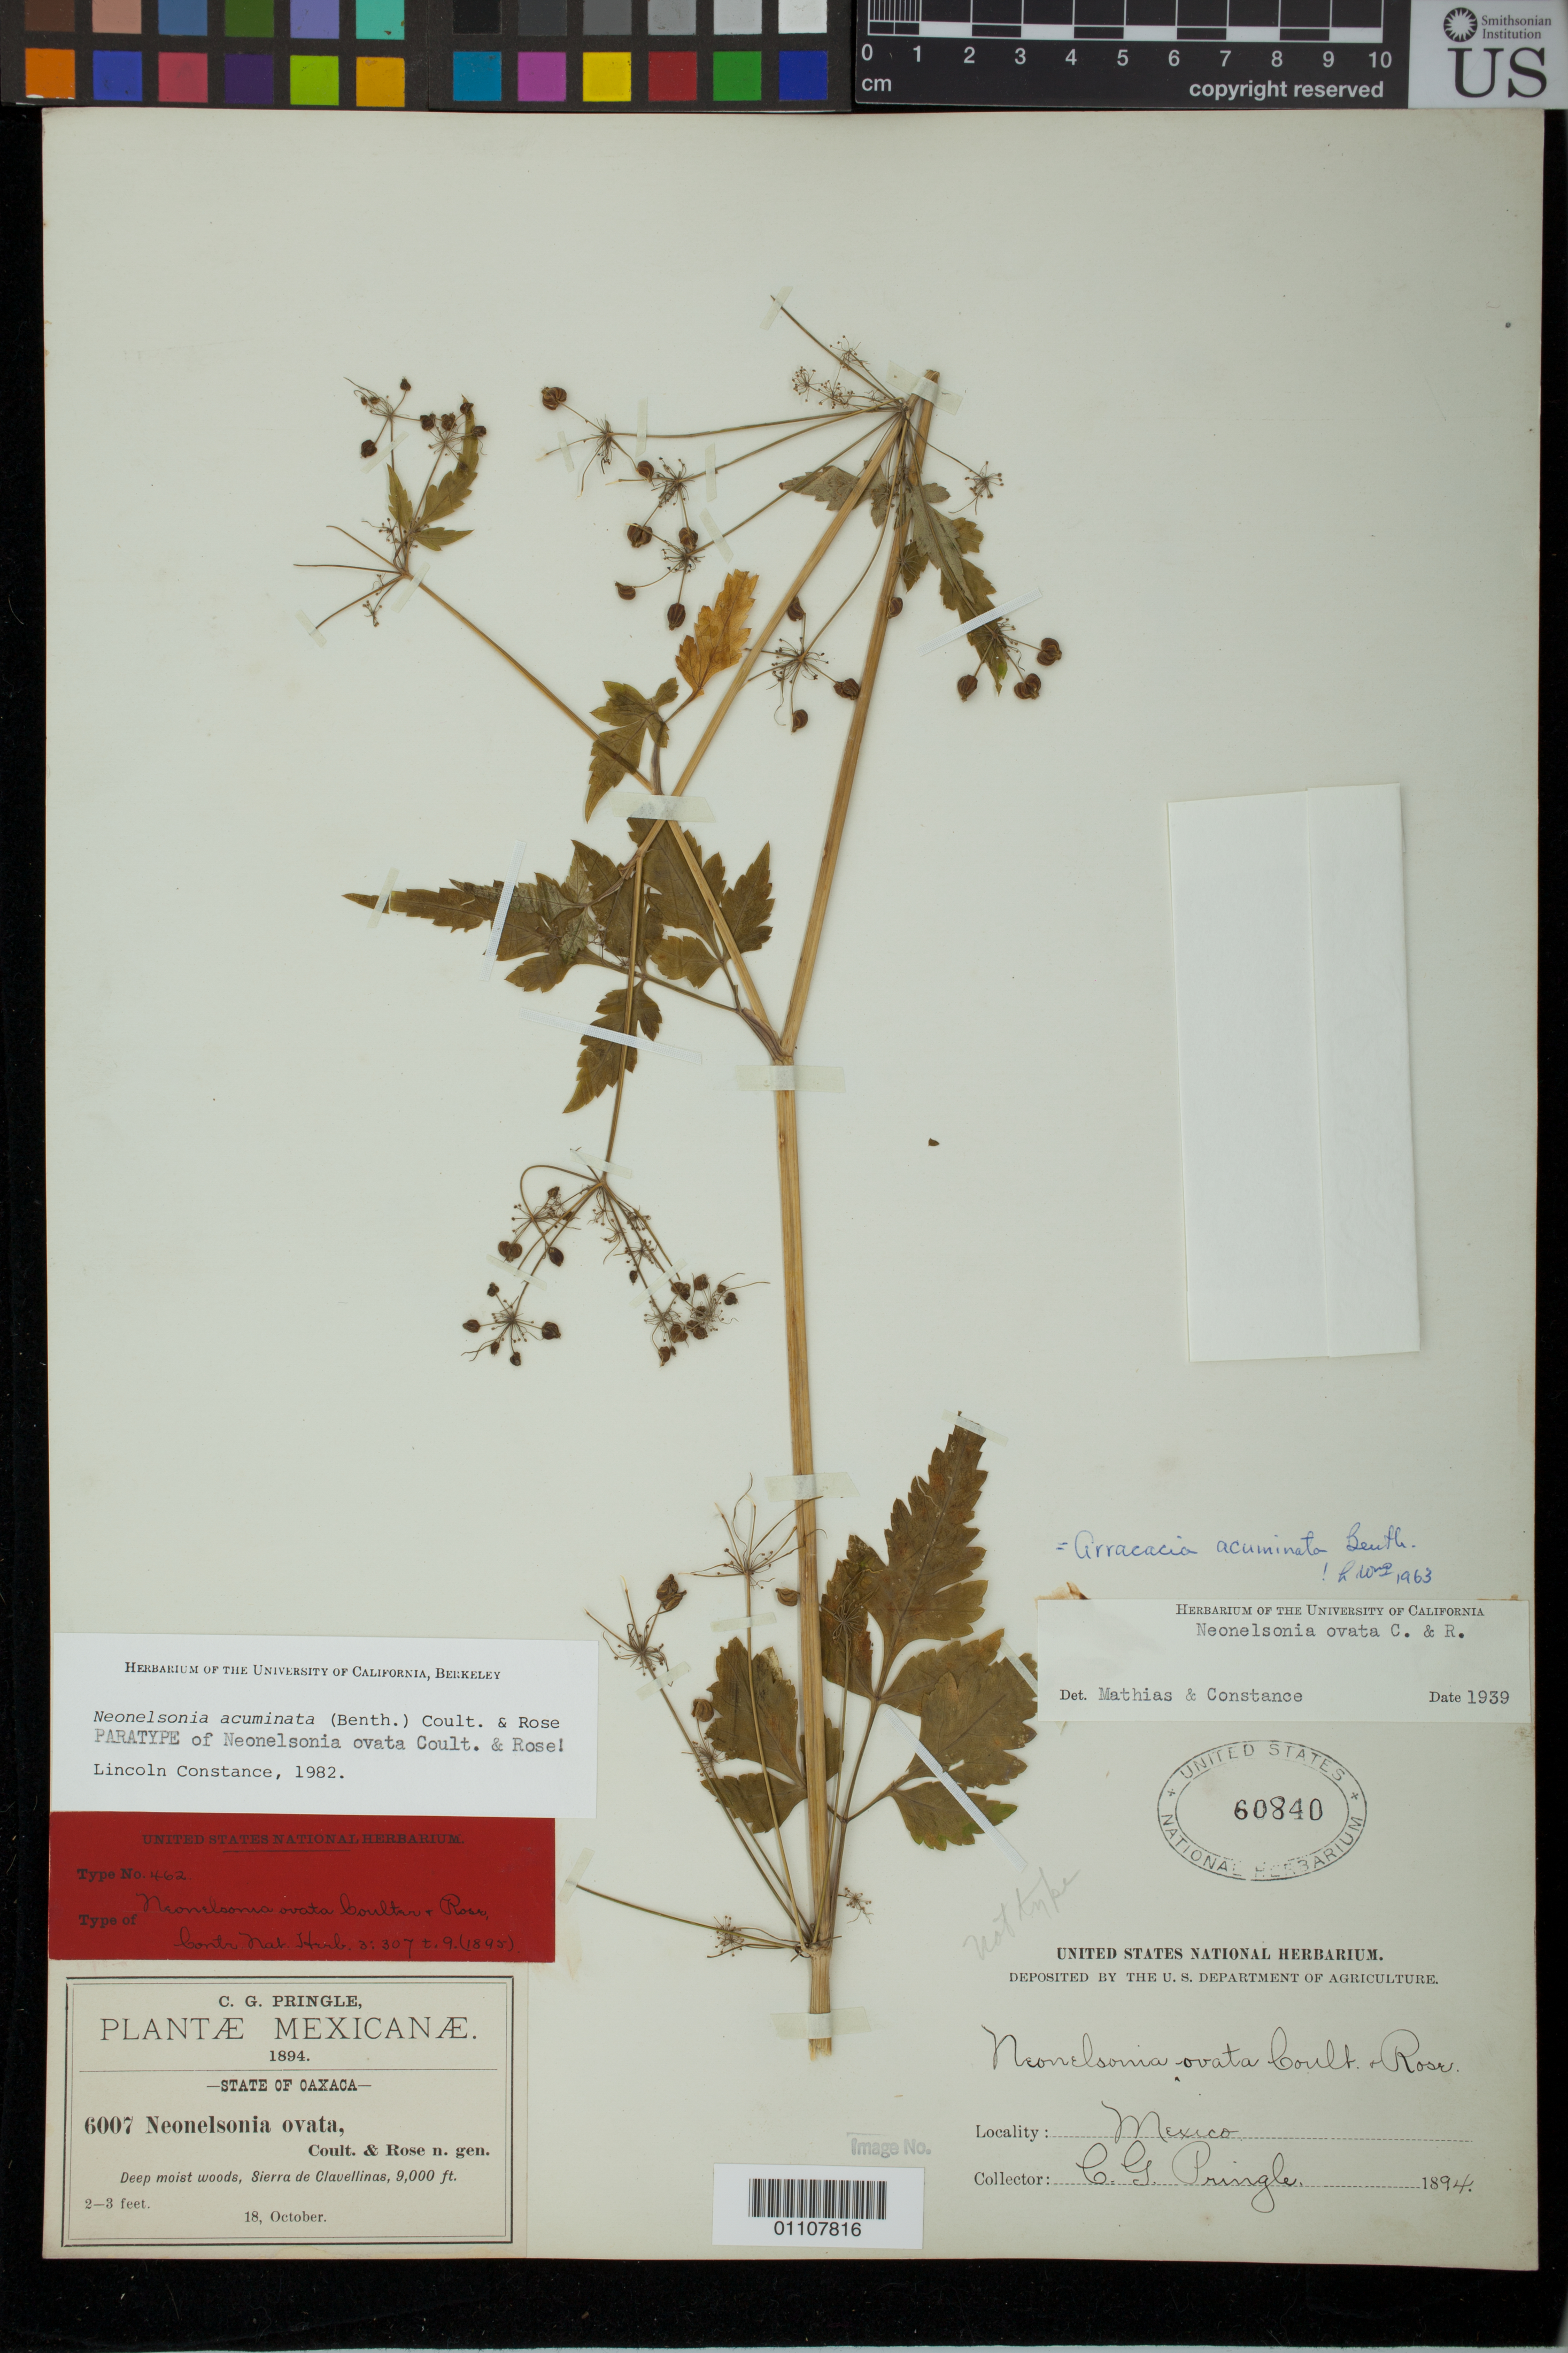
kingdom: Plantae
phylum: Tracheophyta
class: Magnoliopsida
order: Apiales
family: Apiaceae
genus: Neonelsonia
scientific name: Neonelsonia ovata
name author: J.M. Coult. & Rose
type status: Syntype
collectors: C. G. Pringle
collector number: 6007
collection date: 1894-10-18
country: Mexico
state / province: Oaxaca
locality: Sierra de Clavellinas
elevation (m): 2743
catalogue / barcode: US 60840